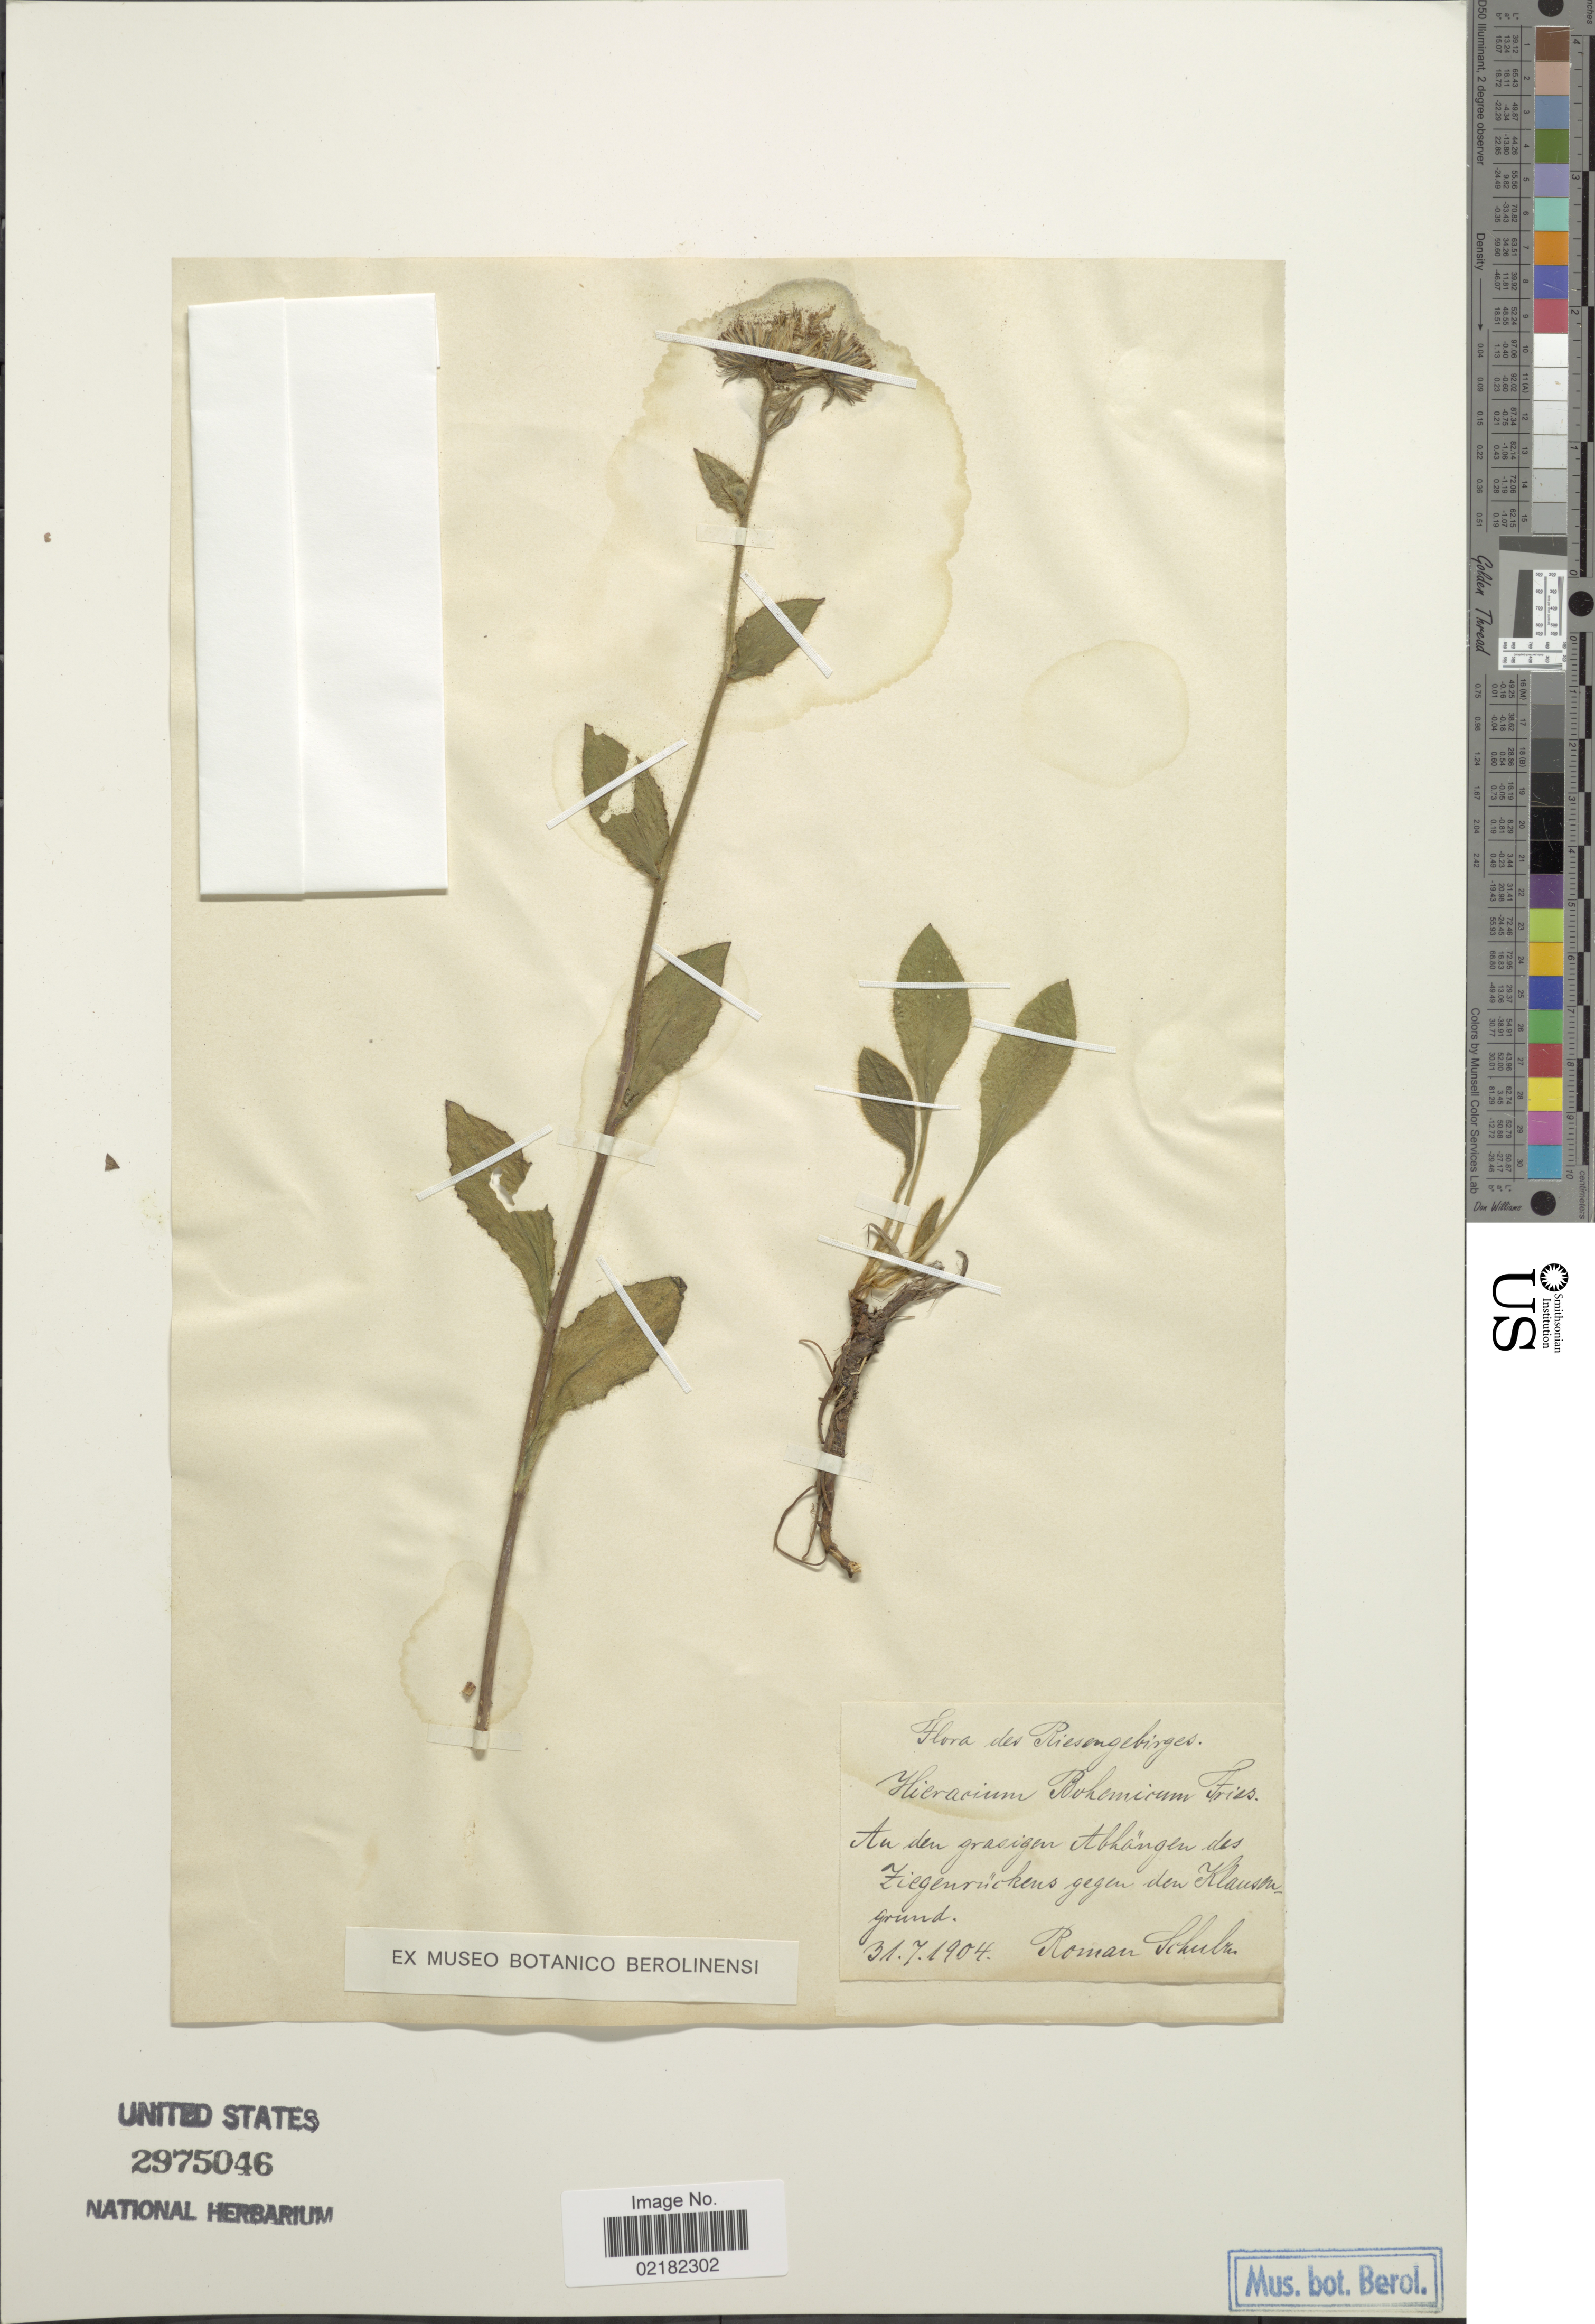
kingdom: Plantae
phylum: Tracheophyta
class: Magnoliopsida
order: Asterales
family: Asteraceae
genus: Hieracium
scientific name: Hieracium sudeticum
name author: Sternb.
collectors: R. Schulz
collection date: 1904-07-31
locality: Reisengebirges, an den grasigen Abhangen des Ziegenruckens gegen den Klausengrund. [interpreted]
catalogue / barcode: US 2975046